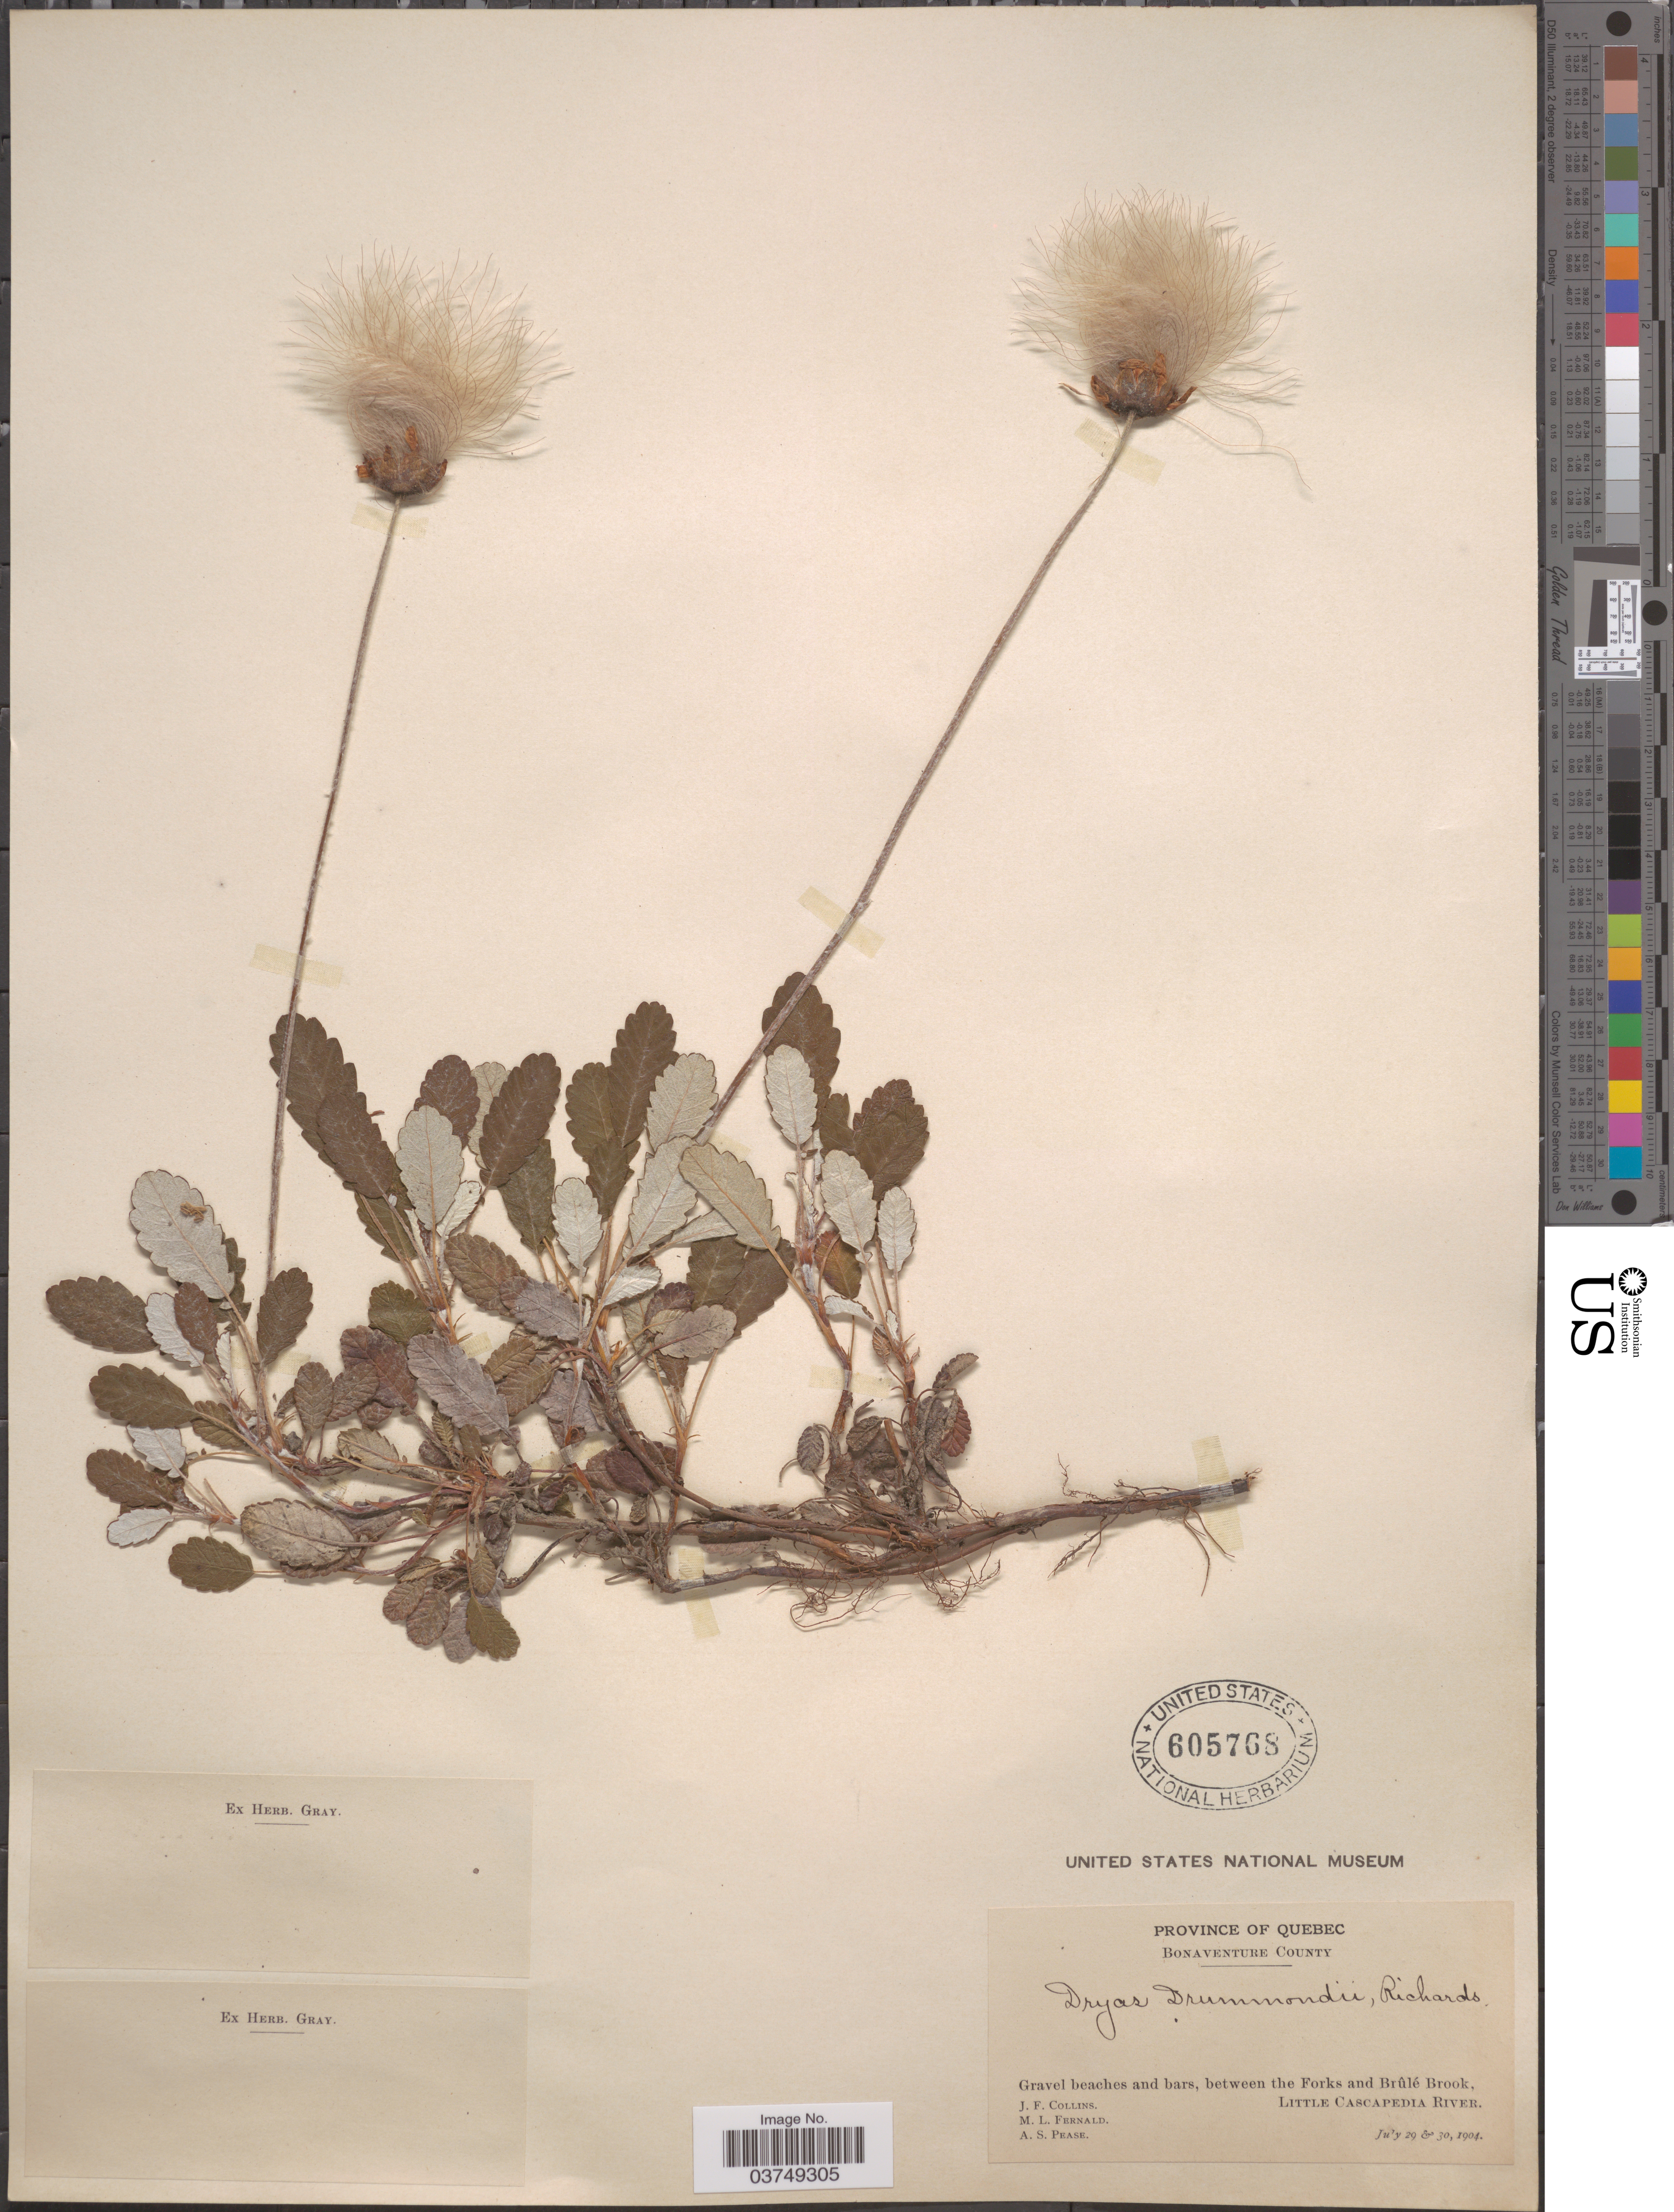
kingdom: Plantae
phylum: Tracheophyta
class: Magnoliopsida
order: Rosales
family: Rosaceae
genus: Dryas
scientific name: Dryas drummondii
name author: Hook. & Richardson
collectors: J. Collins, M. L. Fernald & A. S. Pease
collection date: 1904-07-29/1904-07-30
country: Canada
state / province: Quebec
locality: Bonaventure County. Between the Forks and Brûlé Brook, Little Cascapedia River.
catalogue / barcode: US 605768